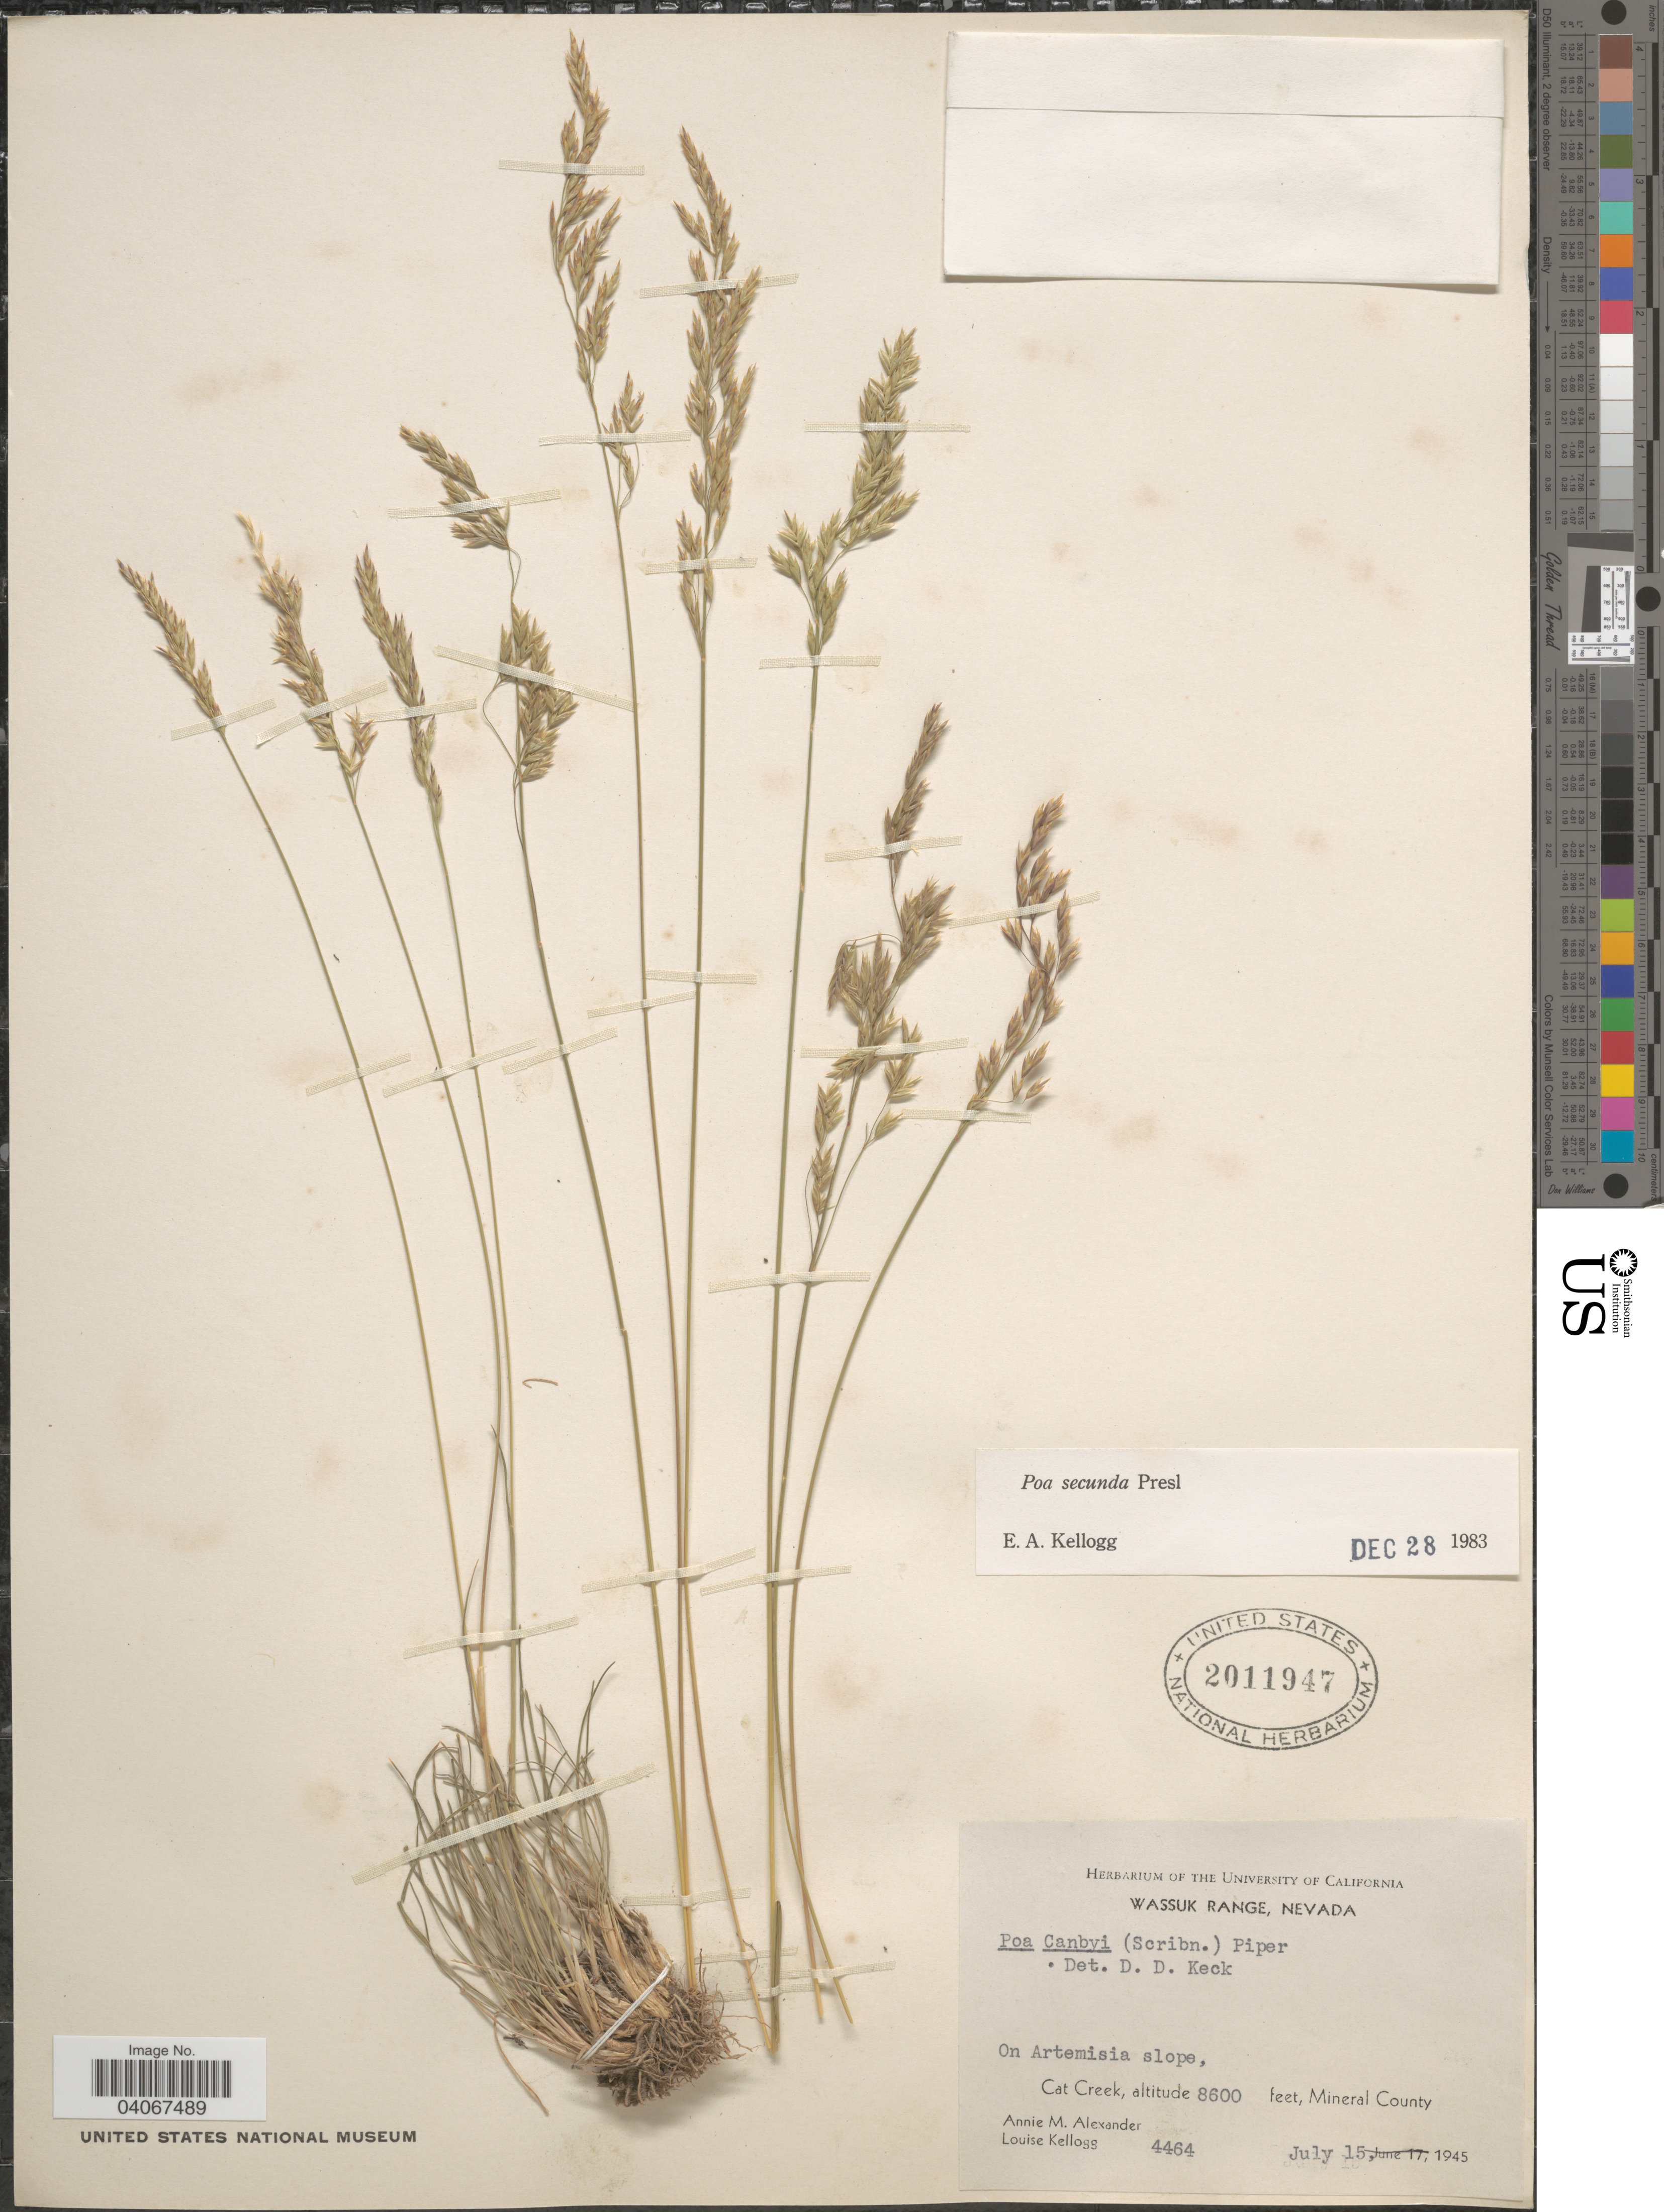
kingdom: Plantae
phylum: Tracheophyta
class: Liliopsida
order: Poales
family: Poaceae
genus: Poa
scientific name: Poa secunda subsp. secunda var. secunda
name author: J. Presl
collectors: A. M. Alexander & L. Kellogg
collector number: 4464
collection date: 1945-07-15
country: United States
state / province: Nevada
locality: Wassuk Range. On Artemisia slope, Cat Creek, Mineral County.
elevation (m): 2621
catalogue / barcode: US 2011947